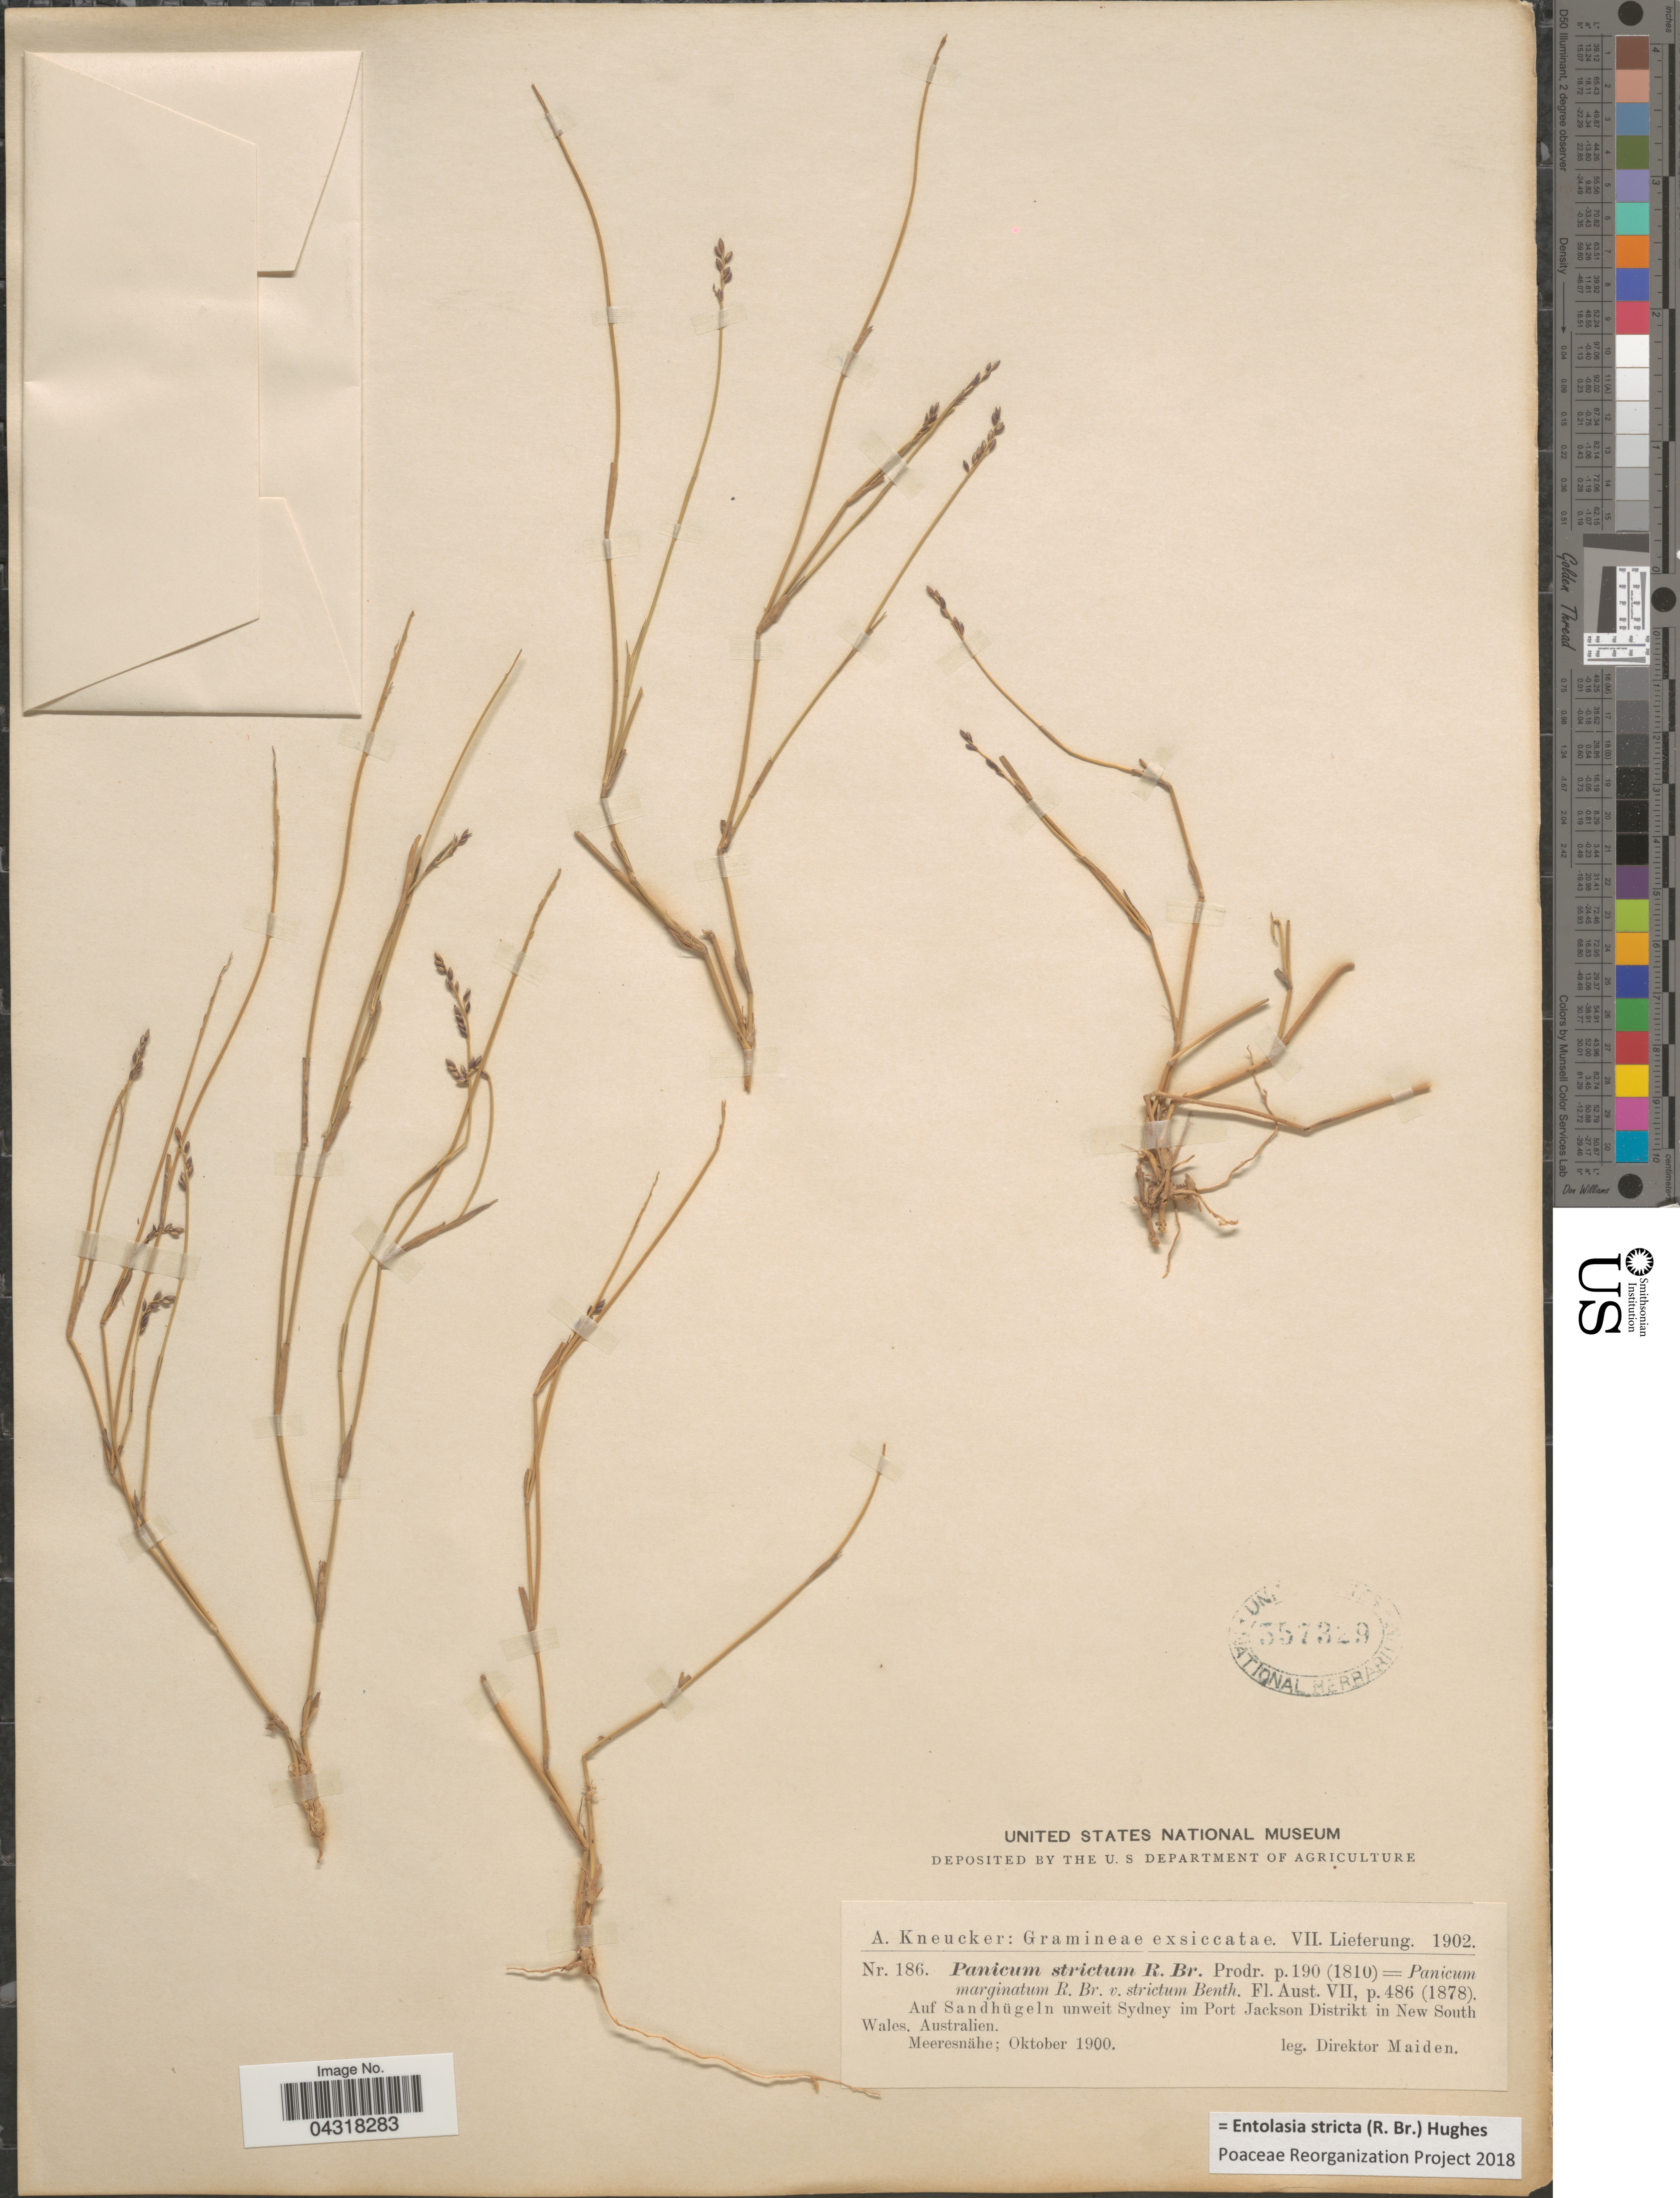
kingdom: Plantae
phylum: Tracheophyta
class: Liliopsida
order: Poales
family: Poaceae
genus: Entolasia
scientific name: Entolasia stricta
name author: (R. Br.) C.E. Hughes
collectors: Direktor Maiden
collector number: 186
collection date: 1900-10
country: Australia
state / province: New South Wales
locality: Auf Sandhügeln unweit Sydney im Port Jackson Distrikt.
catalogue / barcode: US 357329